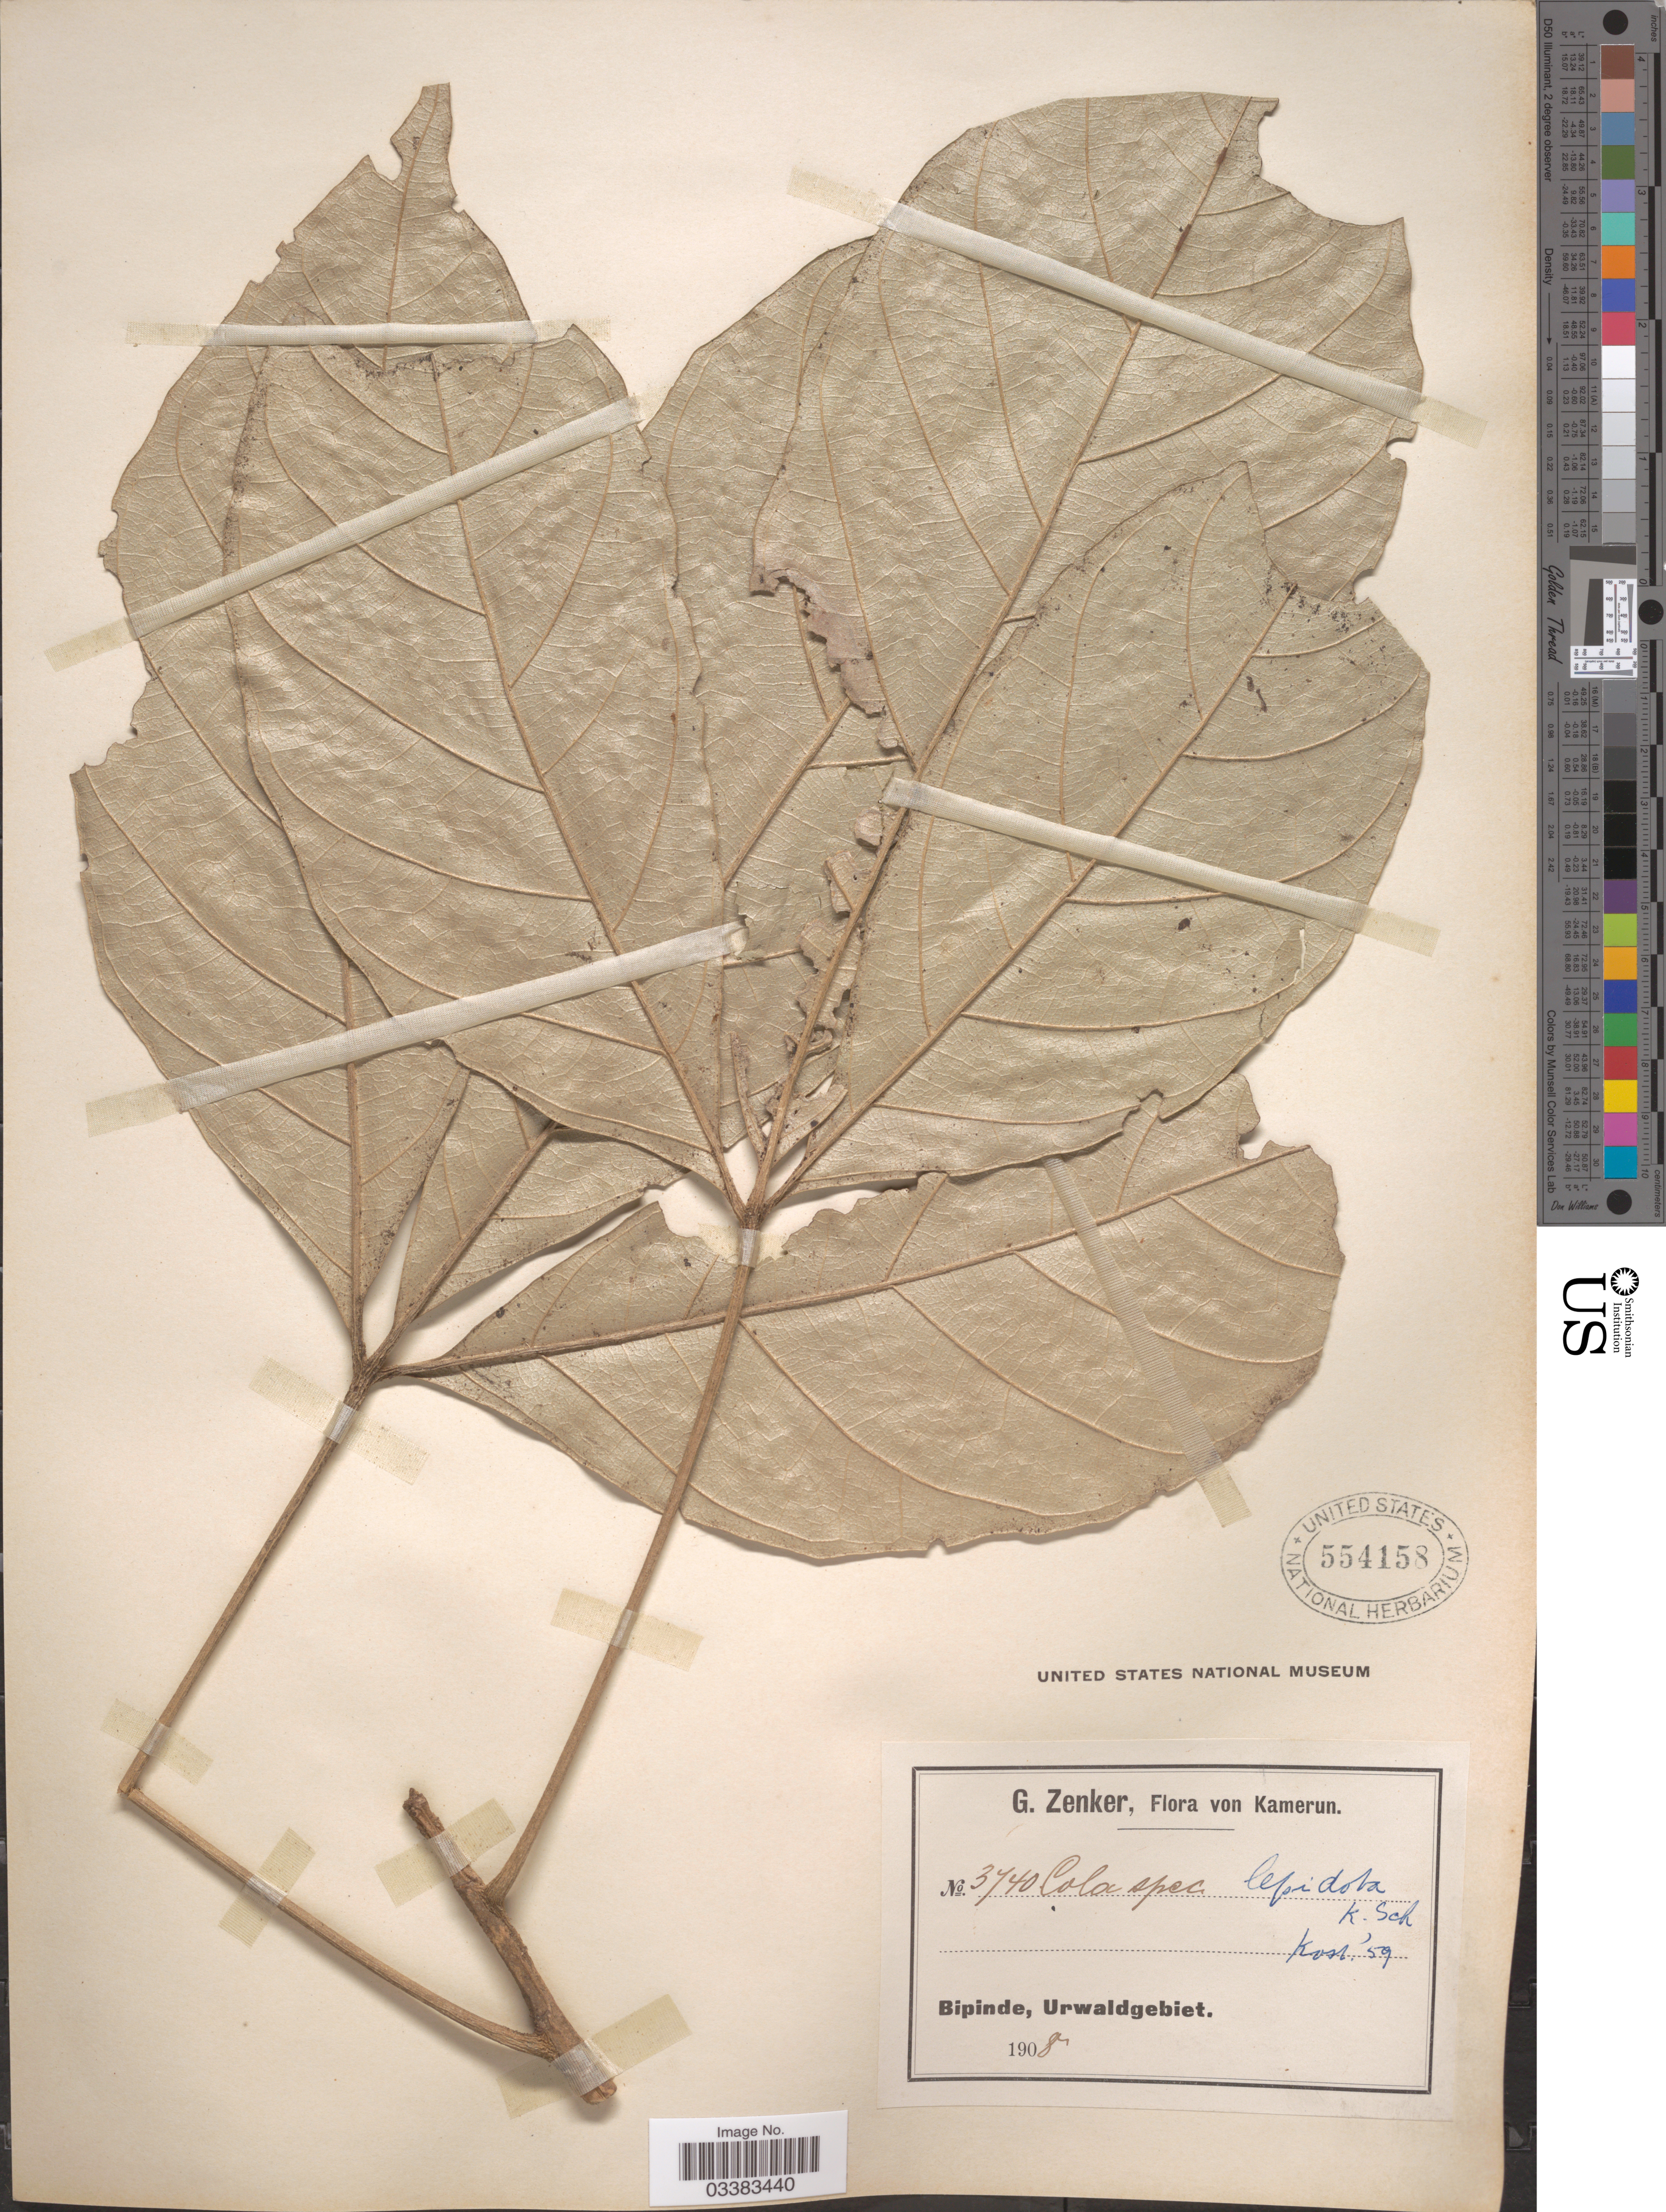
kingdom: Plantae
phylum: Tracheophyta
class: Magnoliopsida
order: Malvales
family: Malvaceae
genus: Cola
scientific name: Cola lepidota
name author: K. Schum.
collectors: G. A. Zenker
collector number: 3740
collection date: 1908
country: Cameroon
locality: Kamerun. Bipinde, Urwaldgebiet.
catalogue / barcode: US 554158